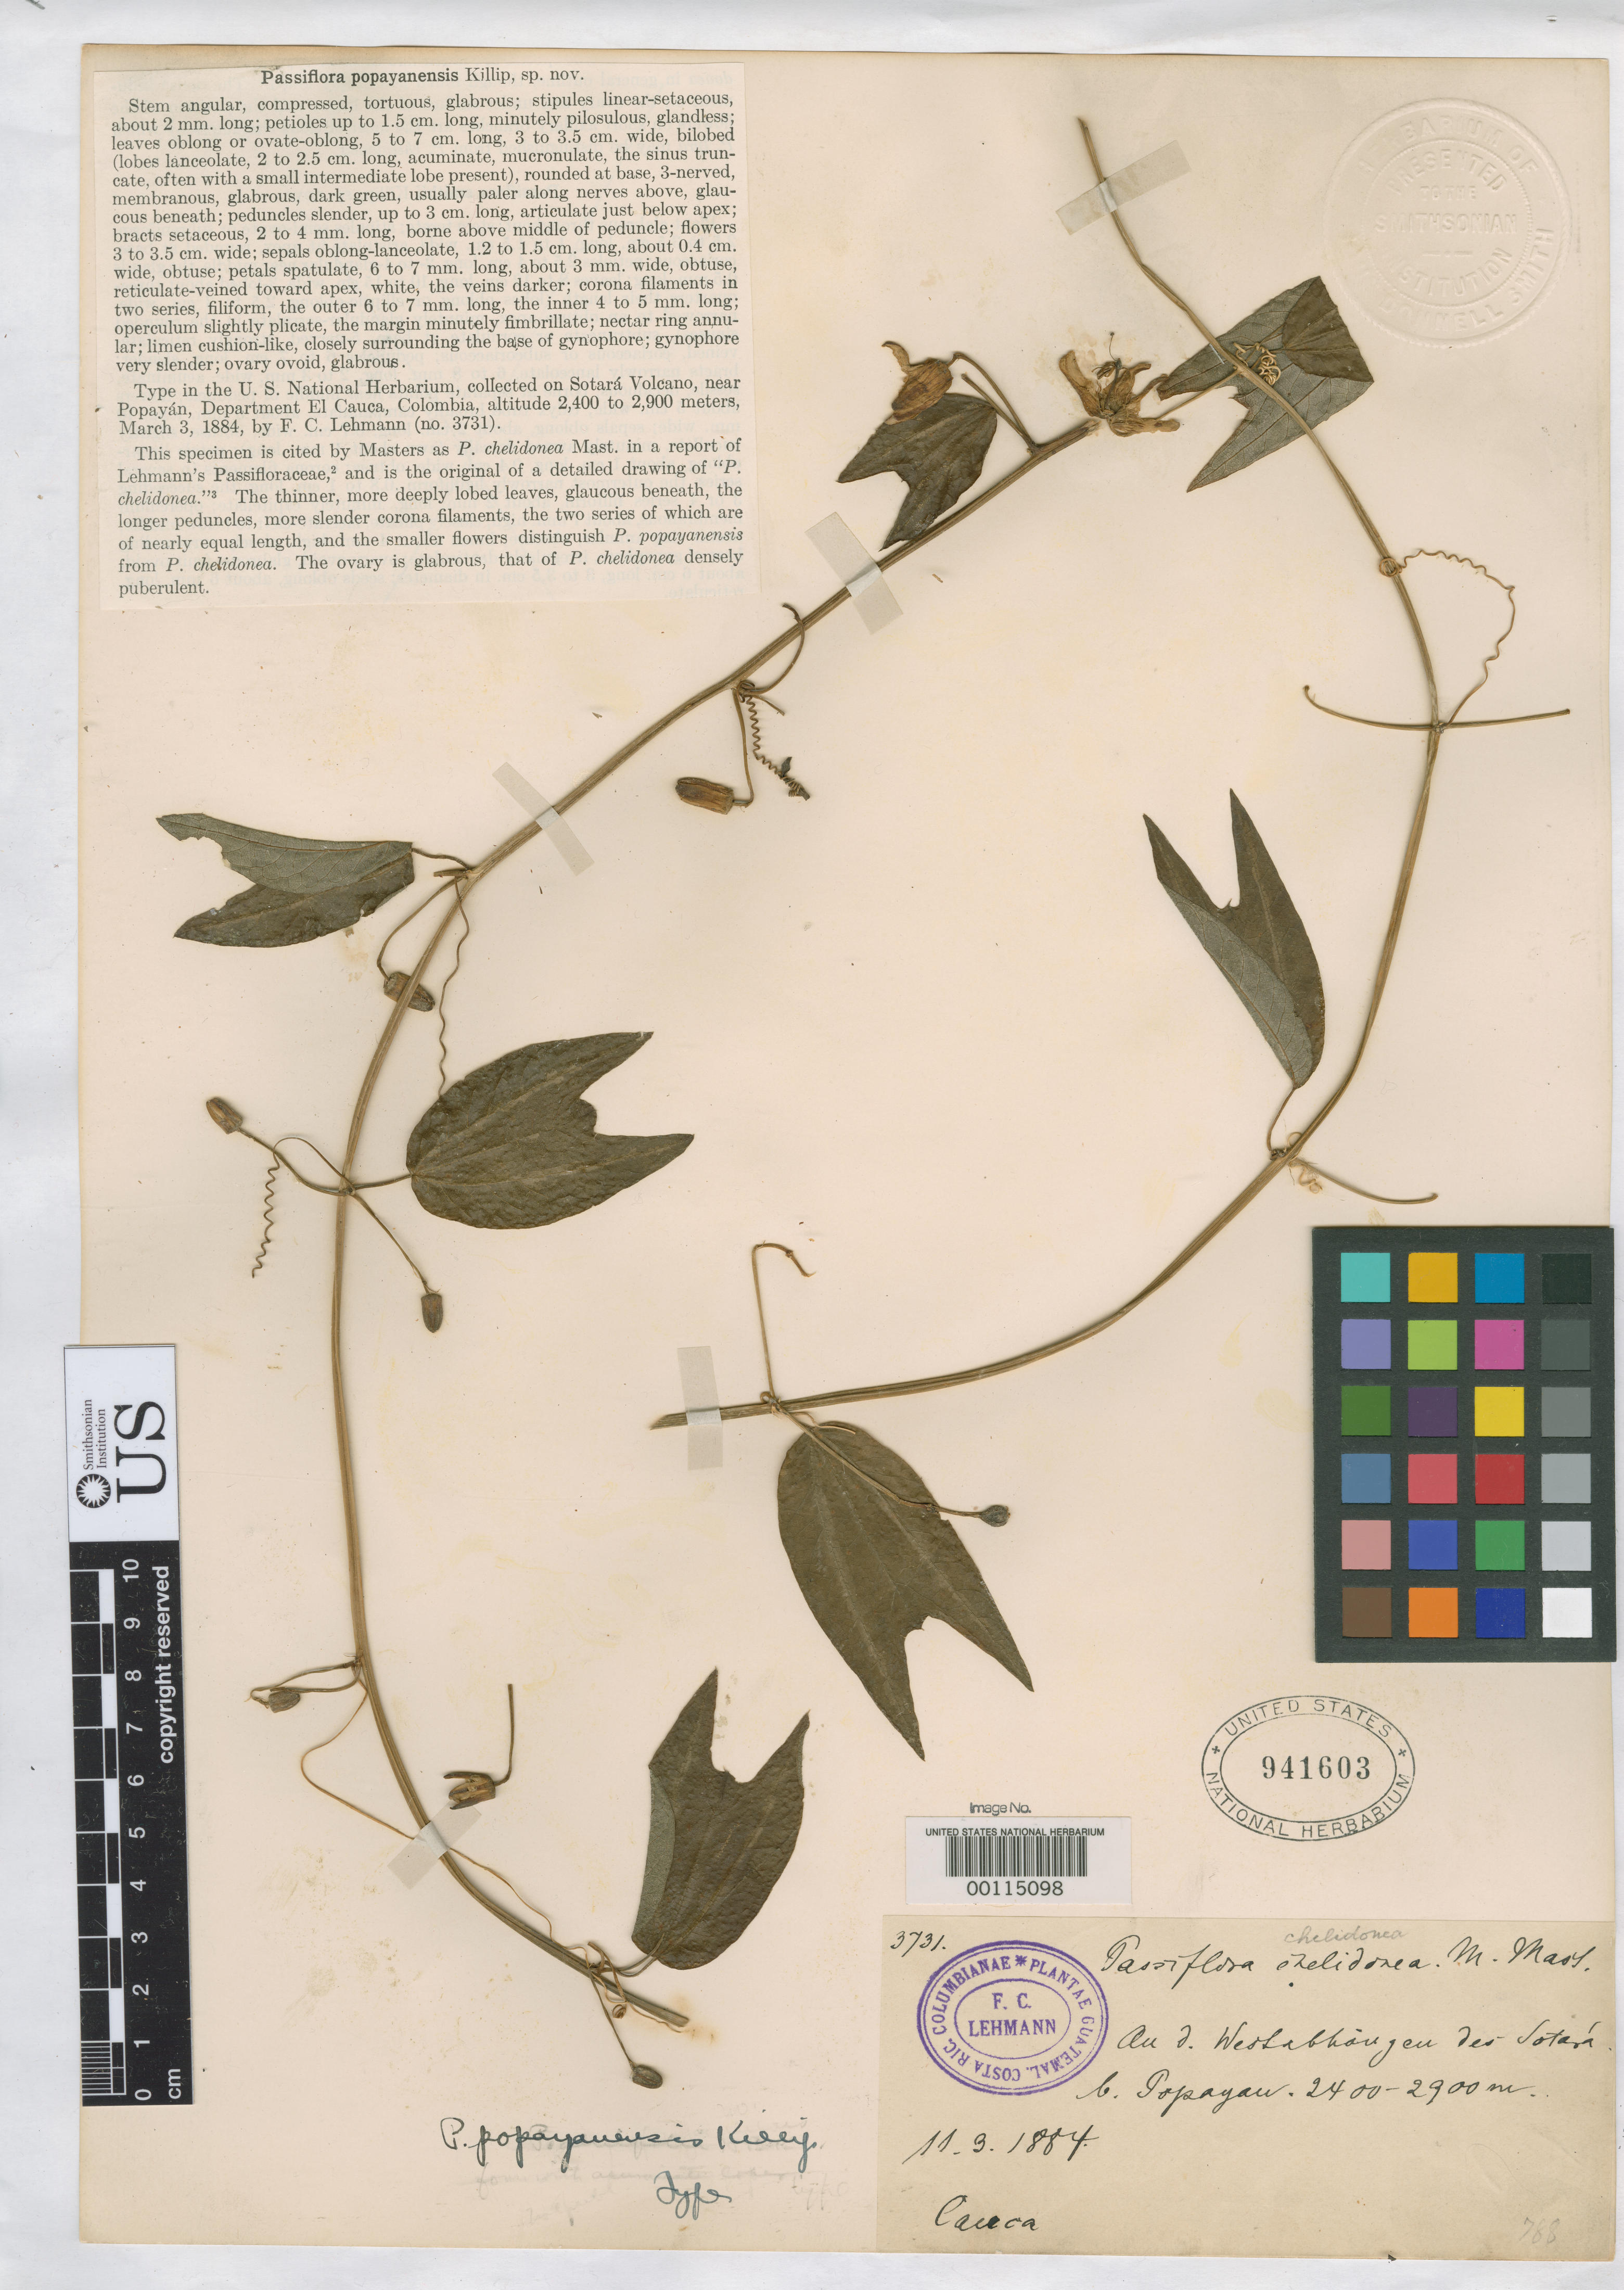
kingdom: Plantae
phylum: Tracheophyta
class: Magnoliopsida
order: Malpighiales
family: Passifloraceae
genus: Passiflora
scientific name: Passiflora popayanensis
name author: Killip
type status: Holotype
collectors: F. C. Lehmann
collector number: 3731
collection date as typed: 03 Feb 1884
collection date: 1884-02-03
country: Colombia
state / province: Cauca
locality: Popayan, Sotara Volcano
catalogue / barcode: US 941603